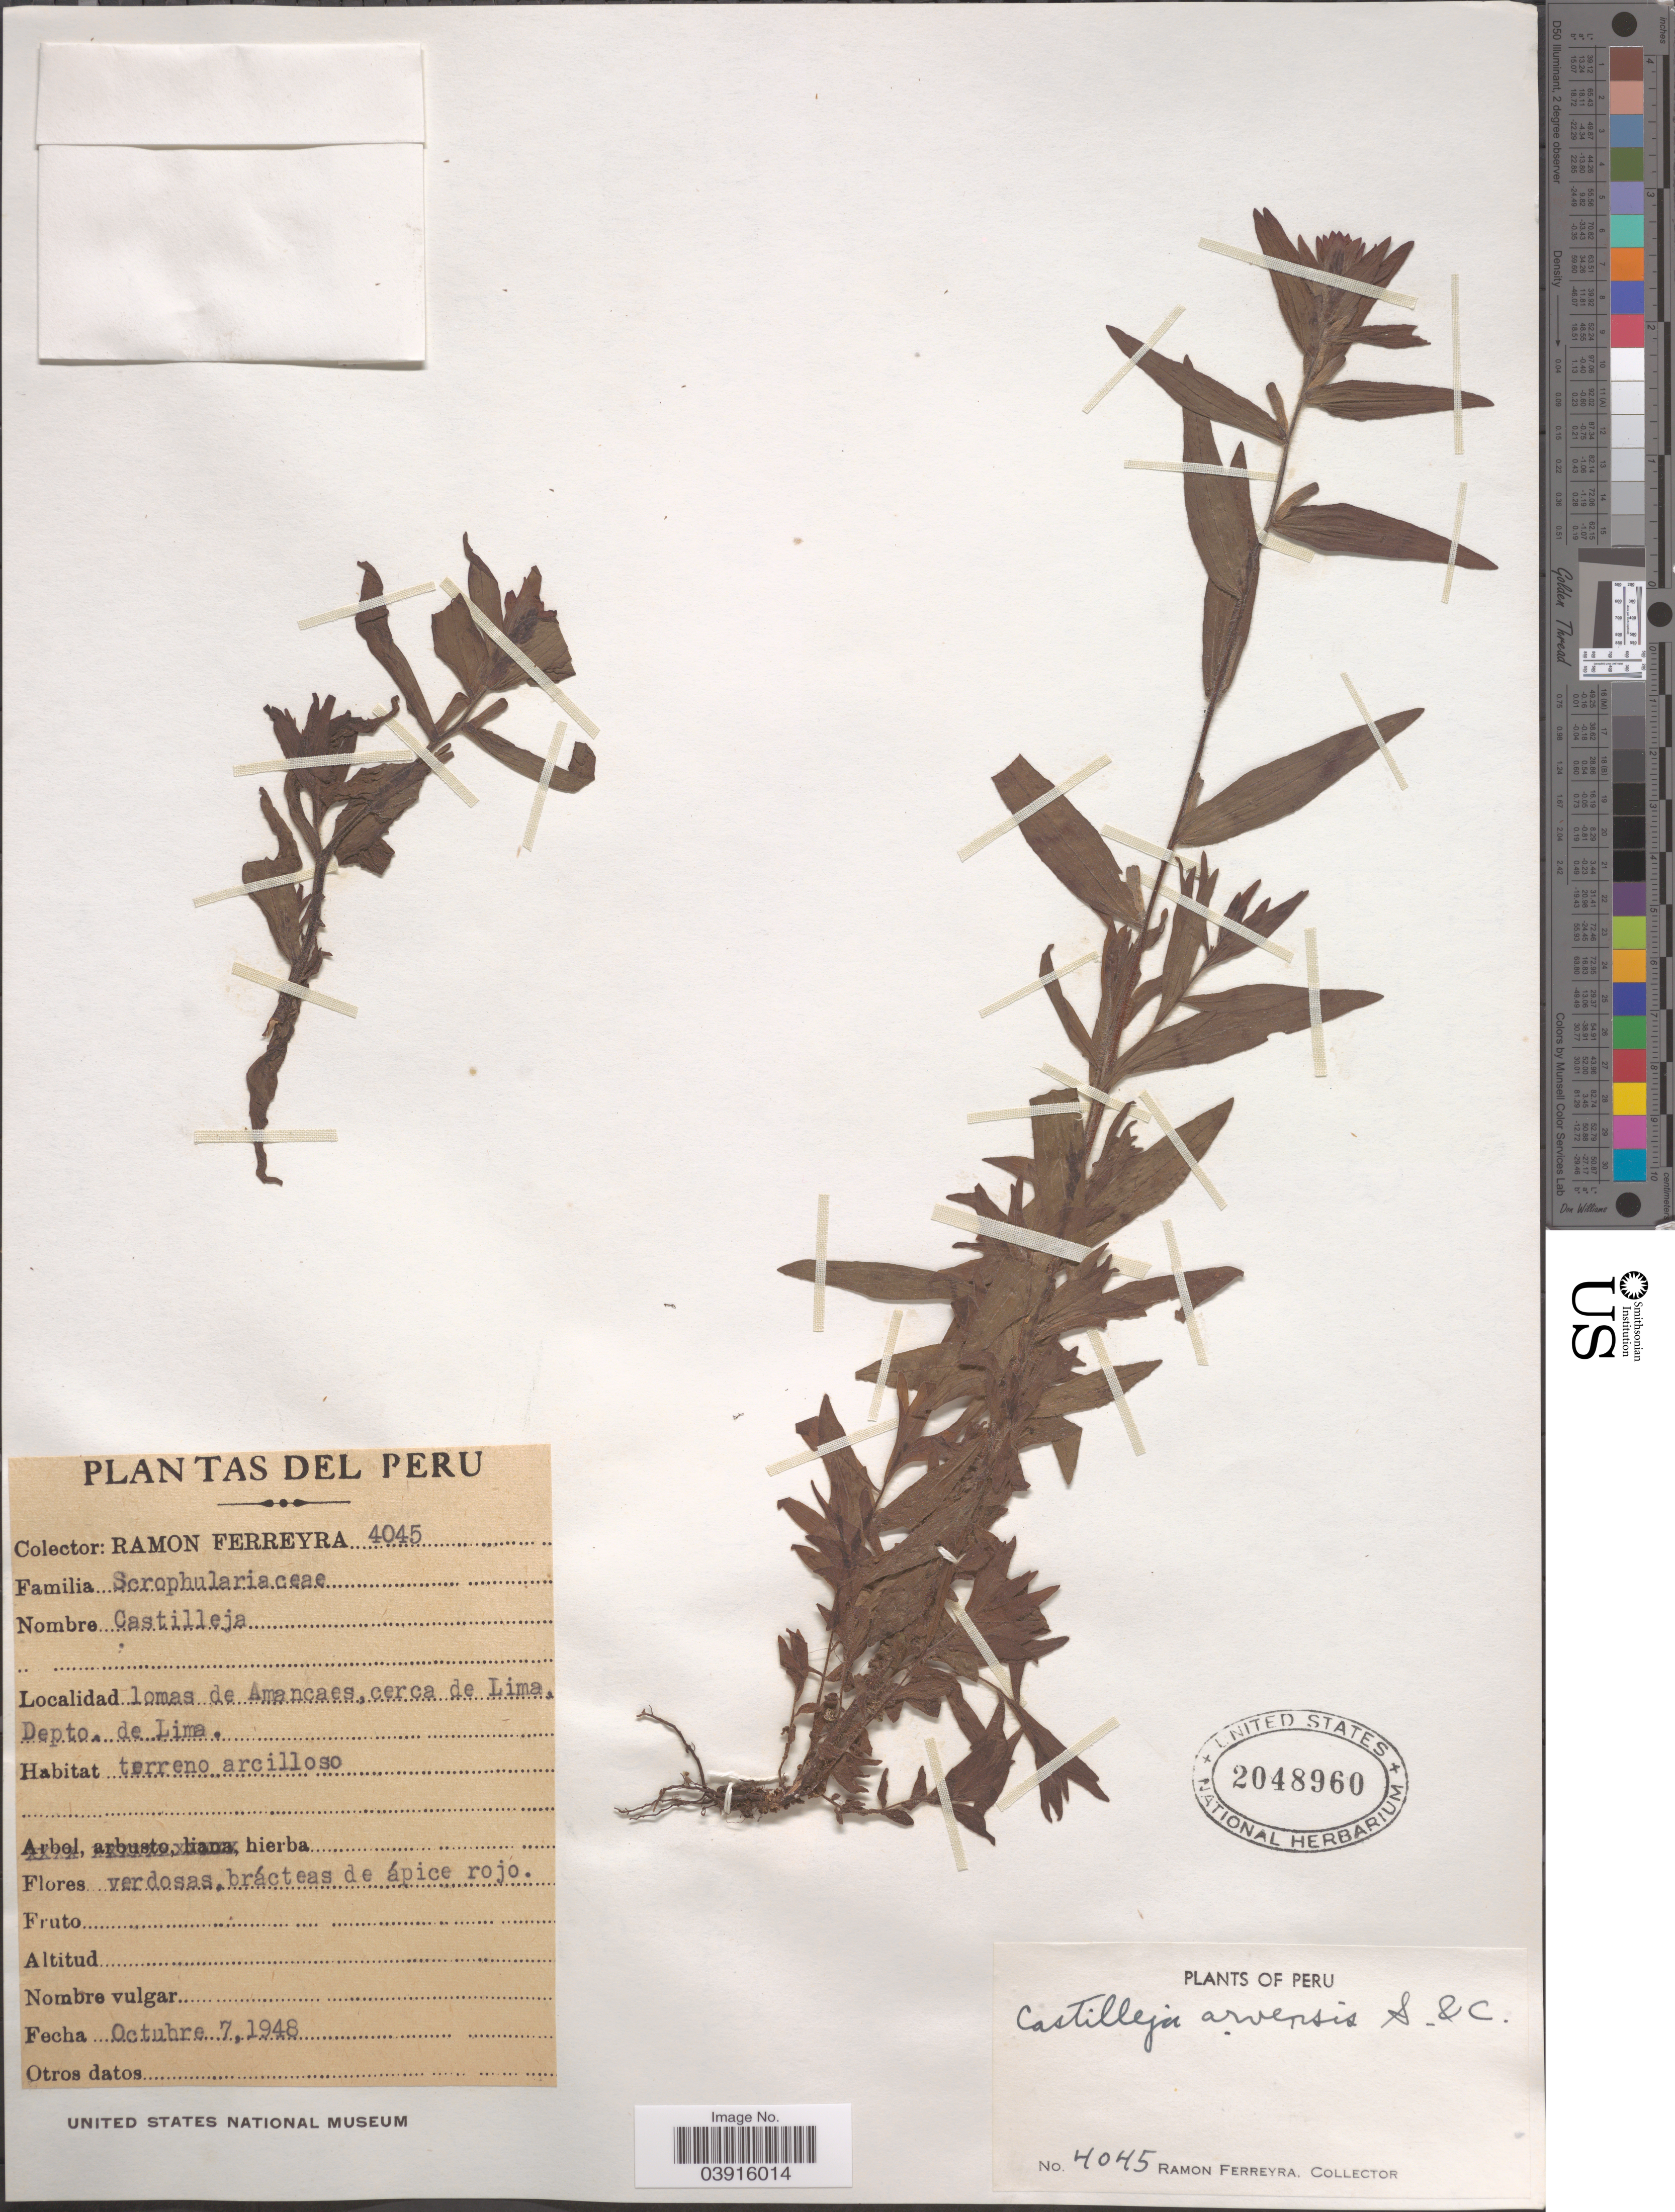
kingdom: Plantae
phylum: Tracheophyta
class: Magnoliopsida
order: Lamiales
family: Orobanchaceae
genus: Castilleja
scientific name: Castilleja arvensis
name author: Schltdl. & Cham.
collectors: R. A. Ferreyra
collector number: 4045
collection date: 1948-10-07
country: Peru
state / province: Lima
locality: Lomas de Amancaes, cerca de Lima. Depto. de Lima.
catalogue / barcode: US 2048960